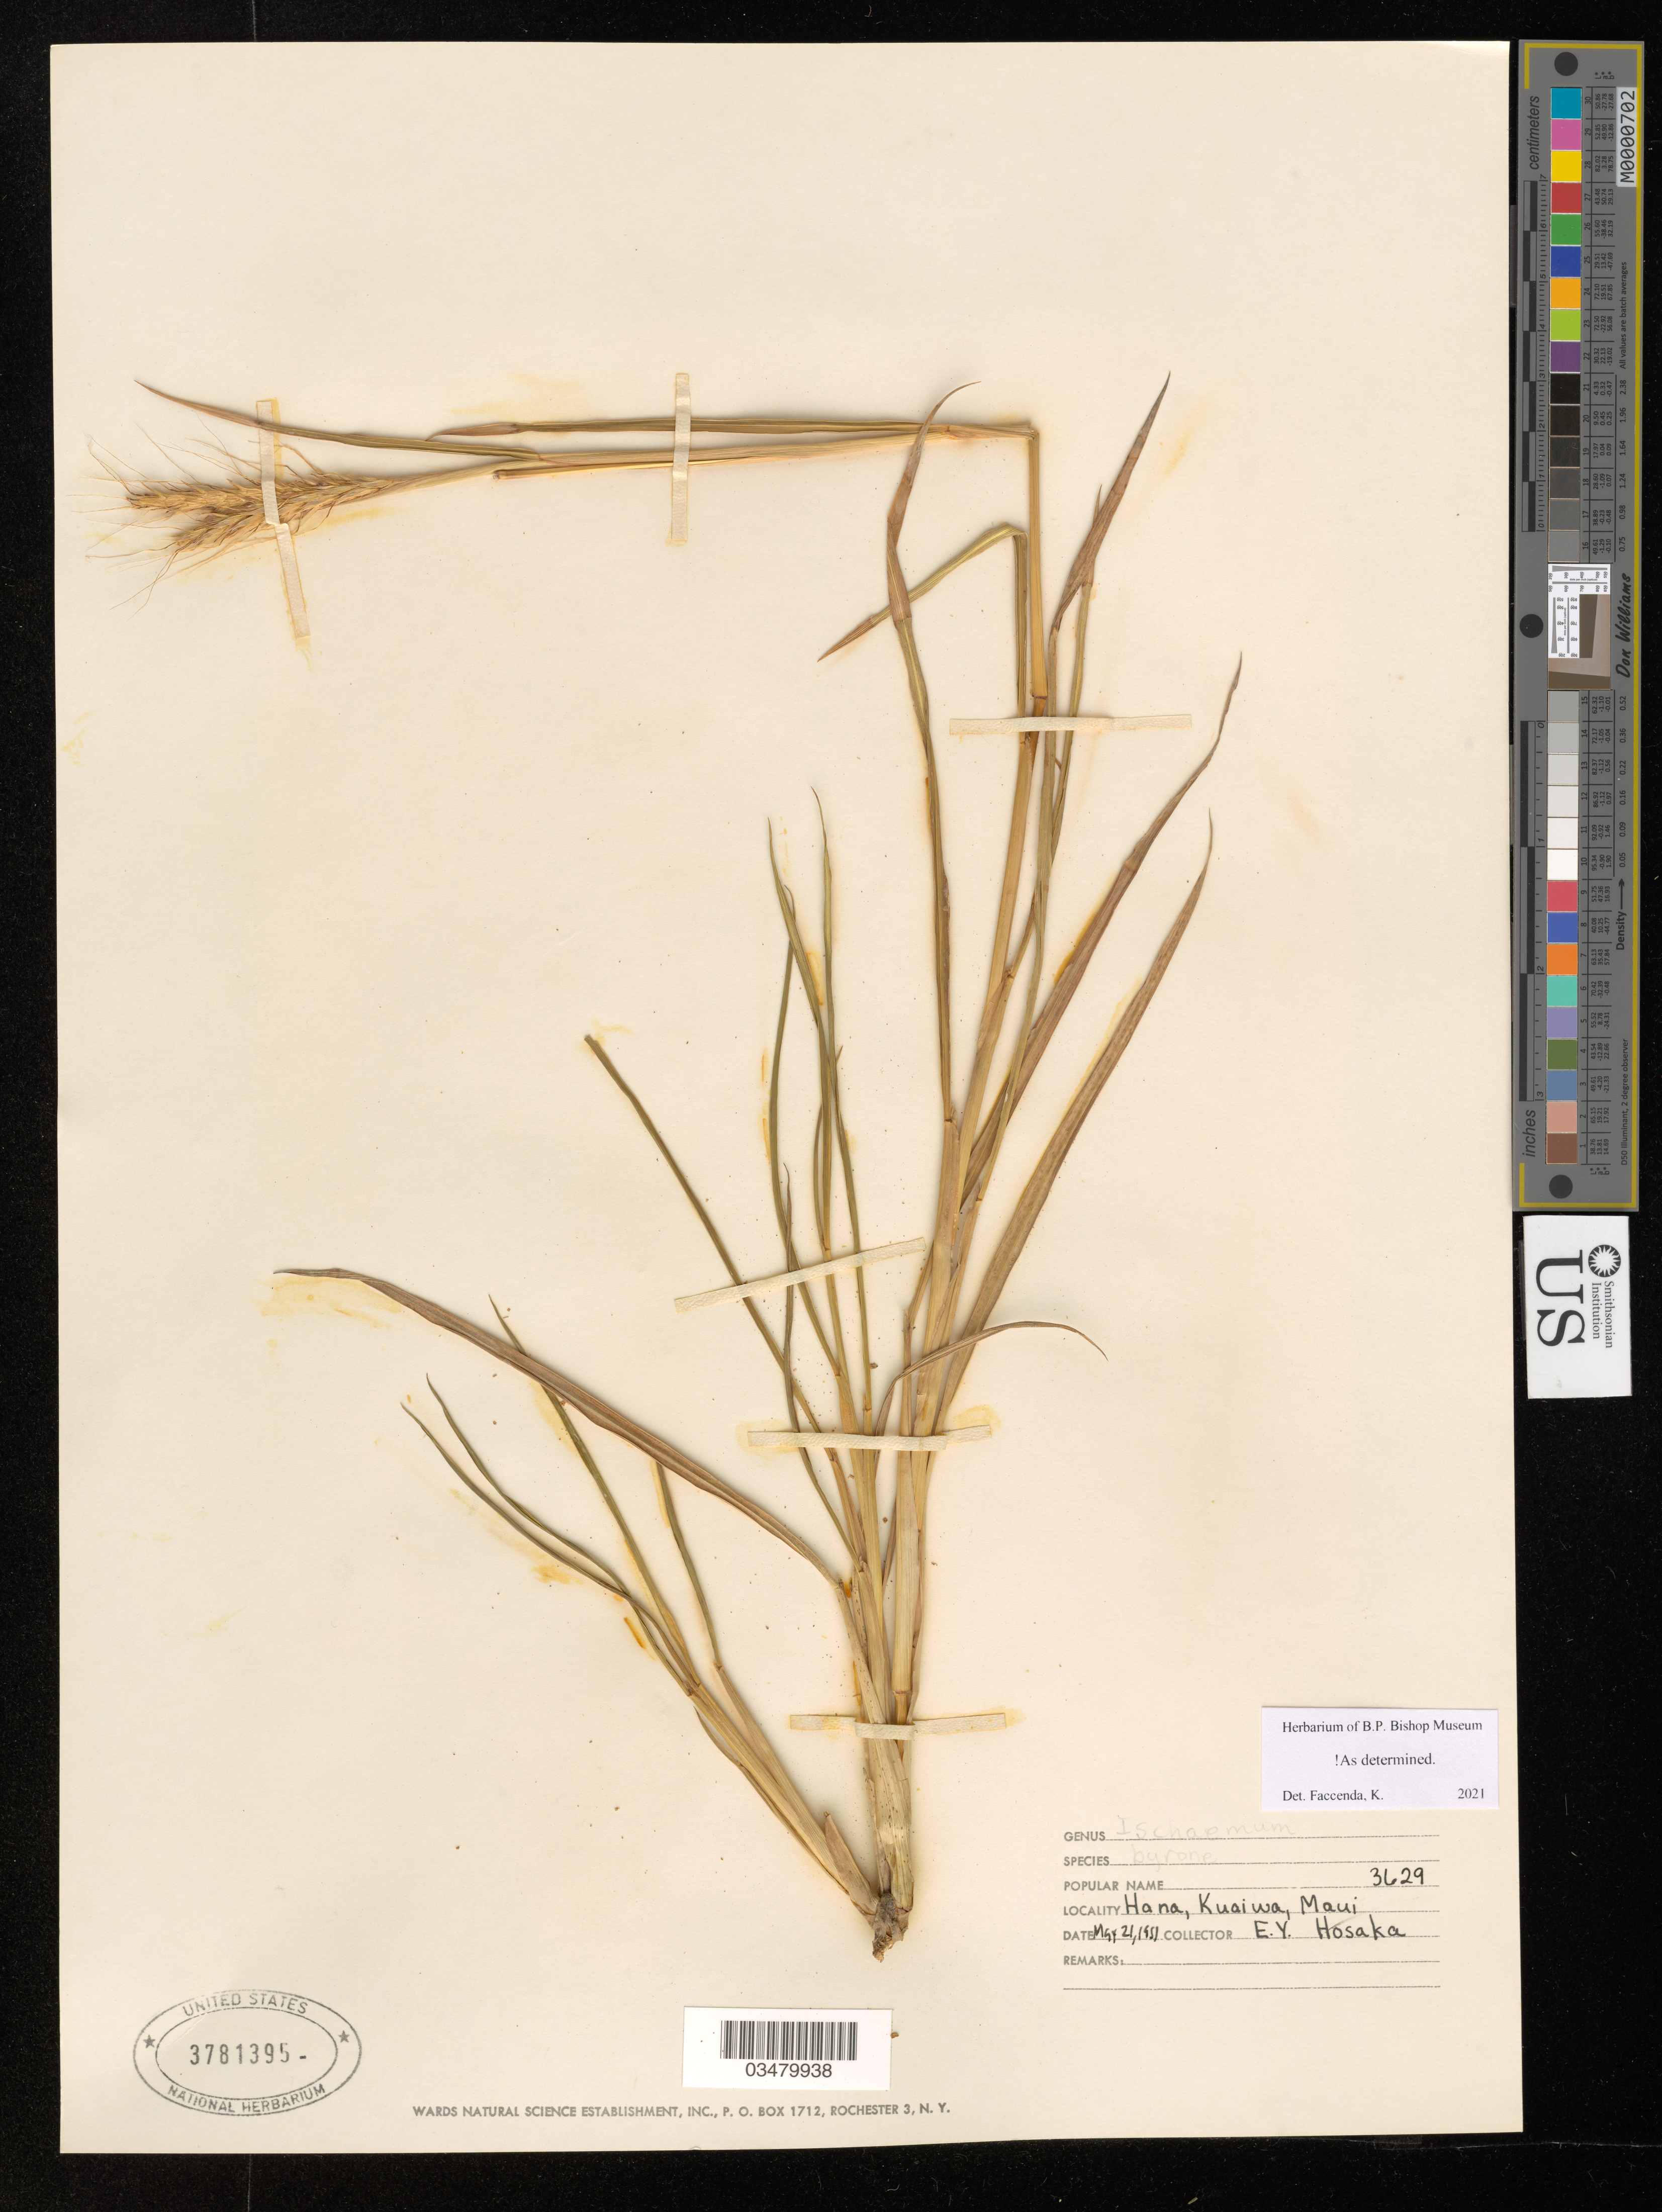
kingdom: Plantae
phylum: Tracheophyta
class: Liliopsida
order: Poales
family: Poaceae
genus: Ischaemum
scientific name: Ischaemum byrone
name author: (Trin.) Hitchc.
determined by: Faccenda, K.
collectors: E. Y. Hosaka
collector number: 3629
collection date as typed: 21 May 1951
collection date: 1951-05-21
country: United States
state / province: Hawaii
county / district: Maui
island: Maui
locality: Hana, Kuaiwa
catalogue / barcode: US 3781395